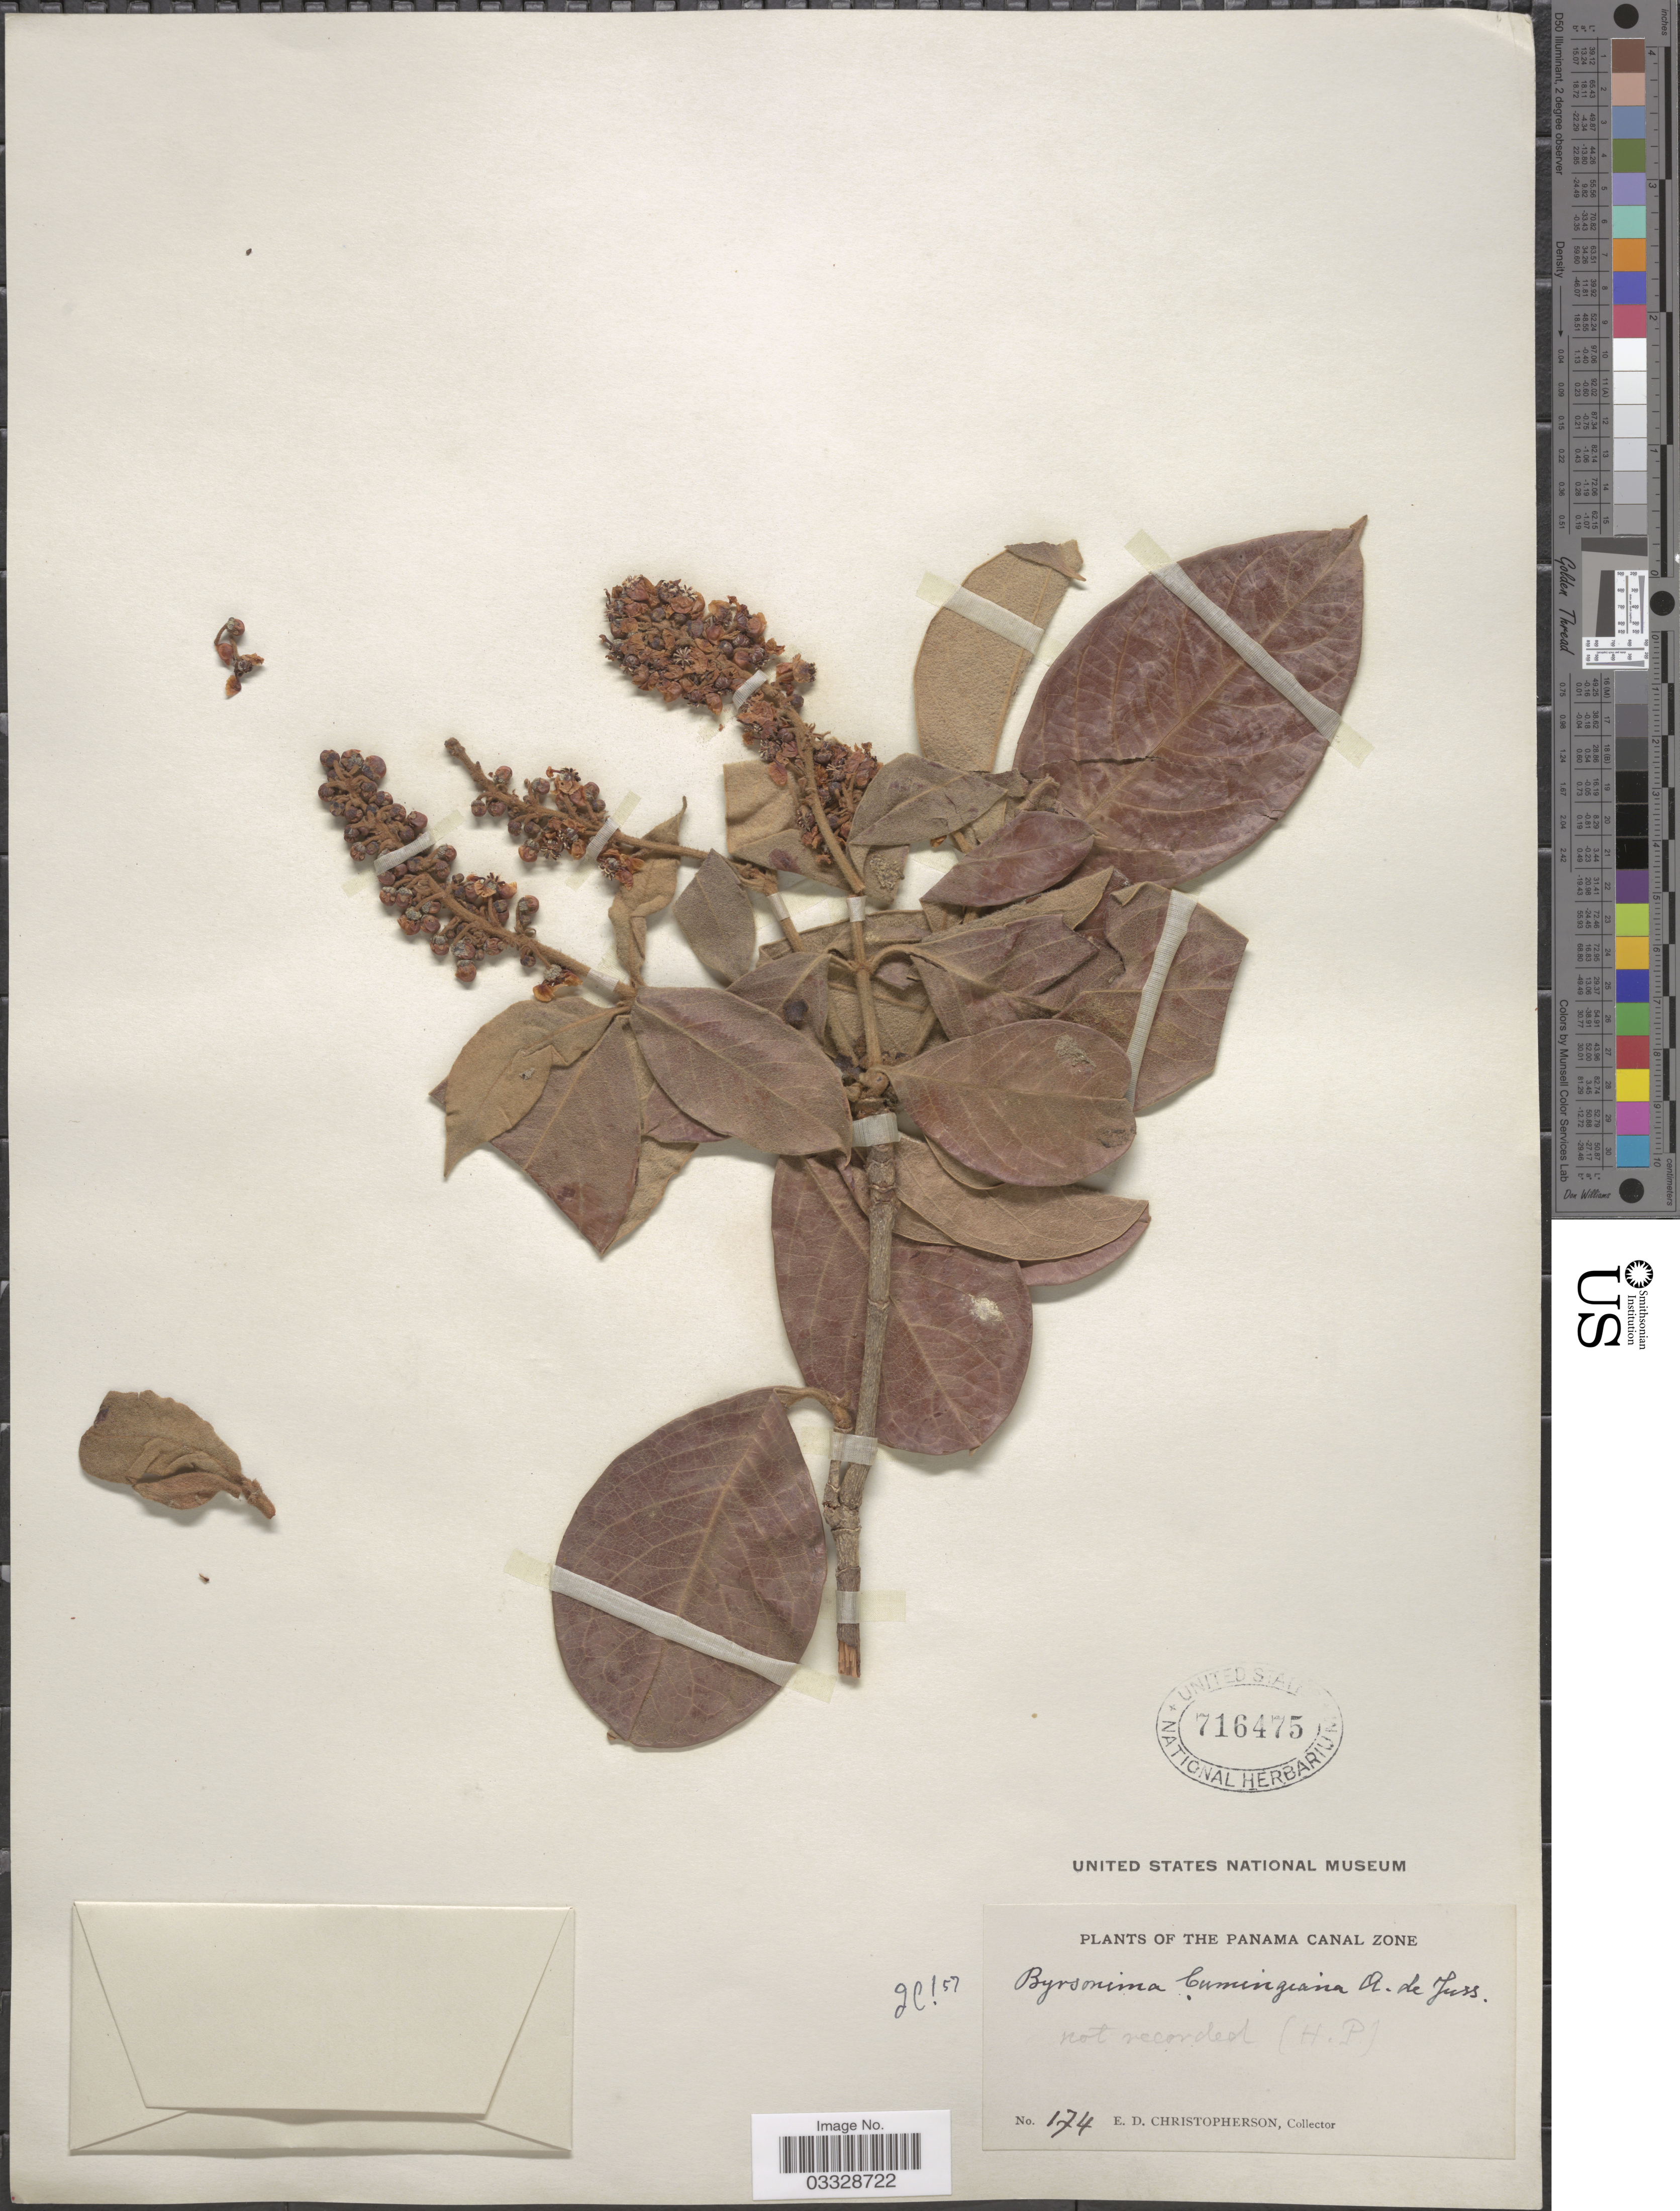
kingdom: Plantae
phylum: Tracheophyta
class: Magnoliopsida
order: Malpighiales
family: Malpighiaceae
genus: Byrsonima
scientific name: Byrsonima crassifolia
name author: (L.) Kunth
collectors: E. Christopherson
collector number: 174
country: Panama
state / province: Colón / Panamá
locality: Panama Canal Zone.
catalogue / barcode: US 716475